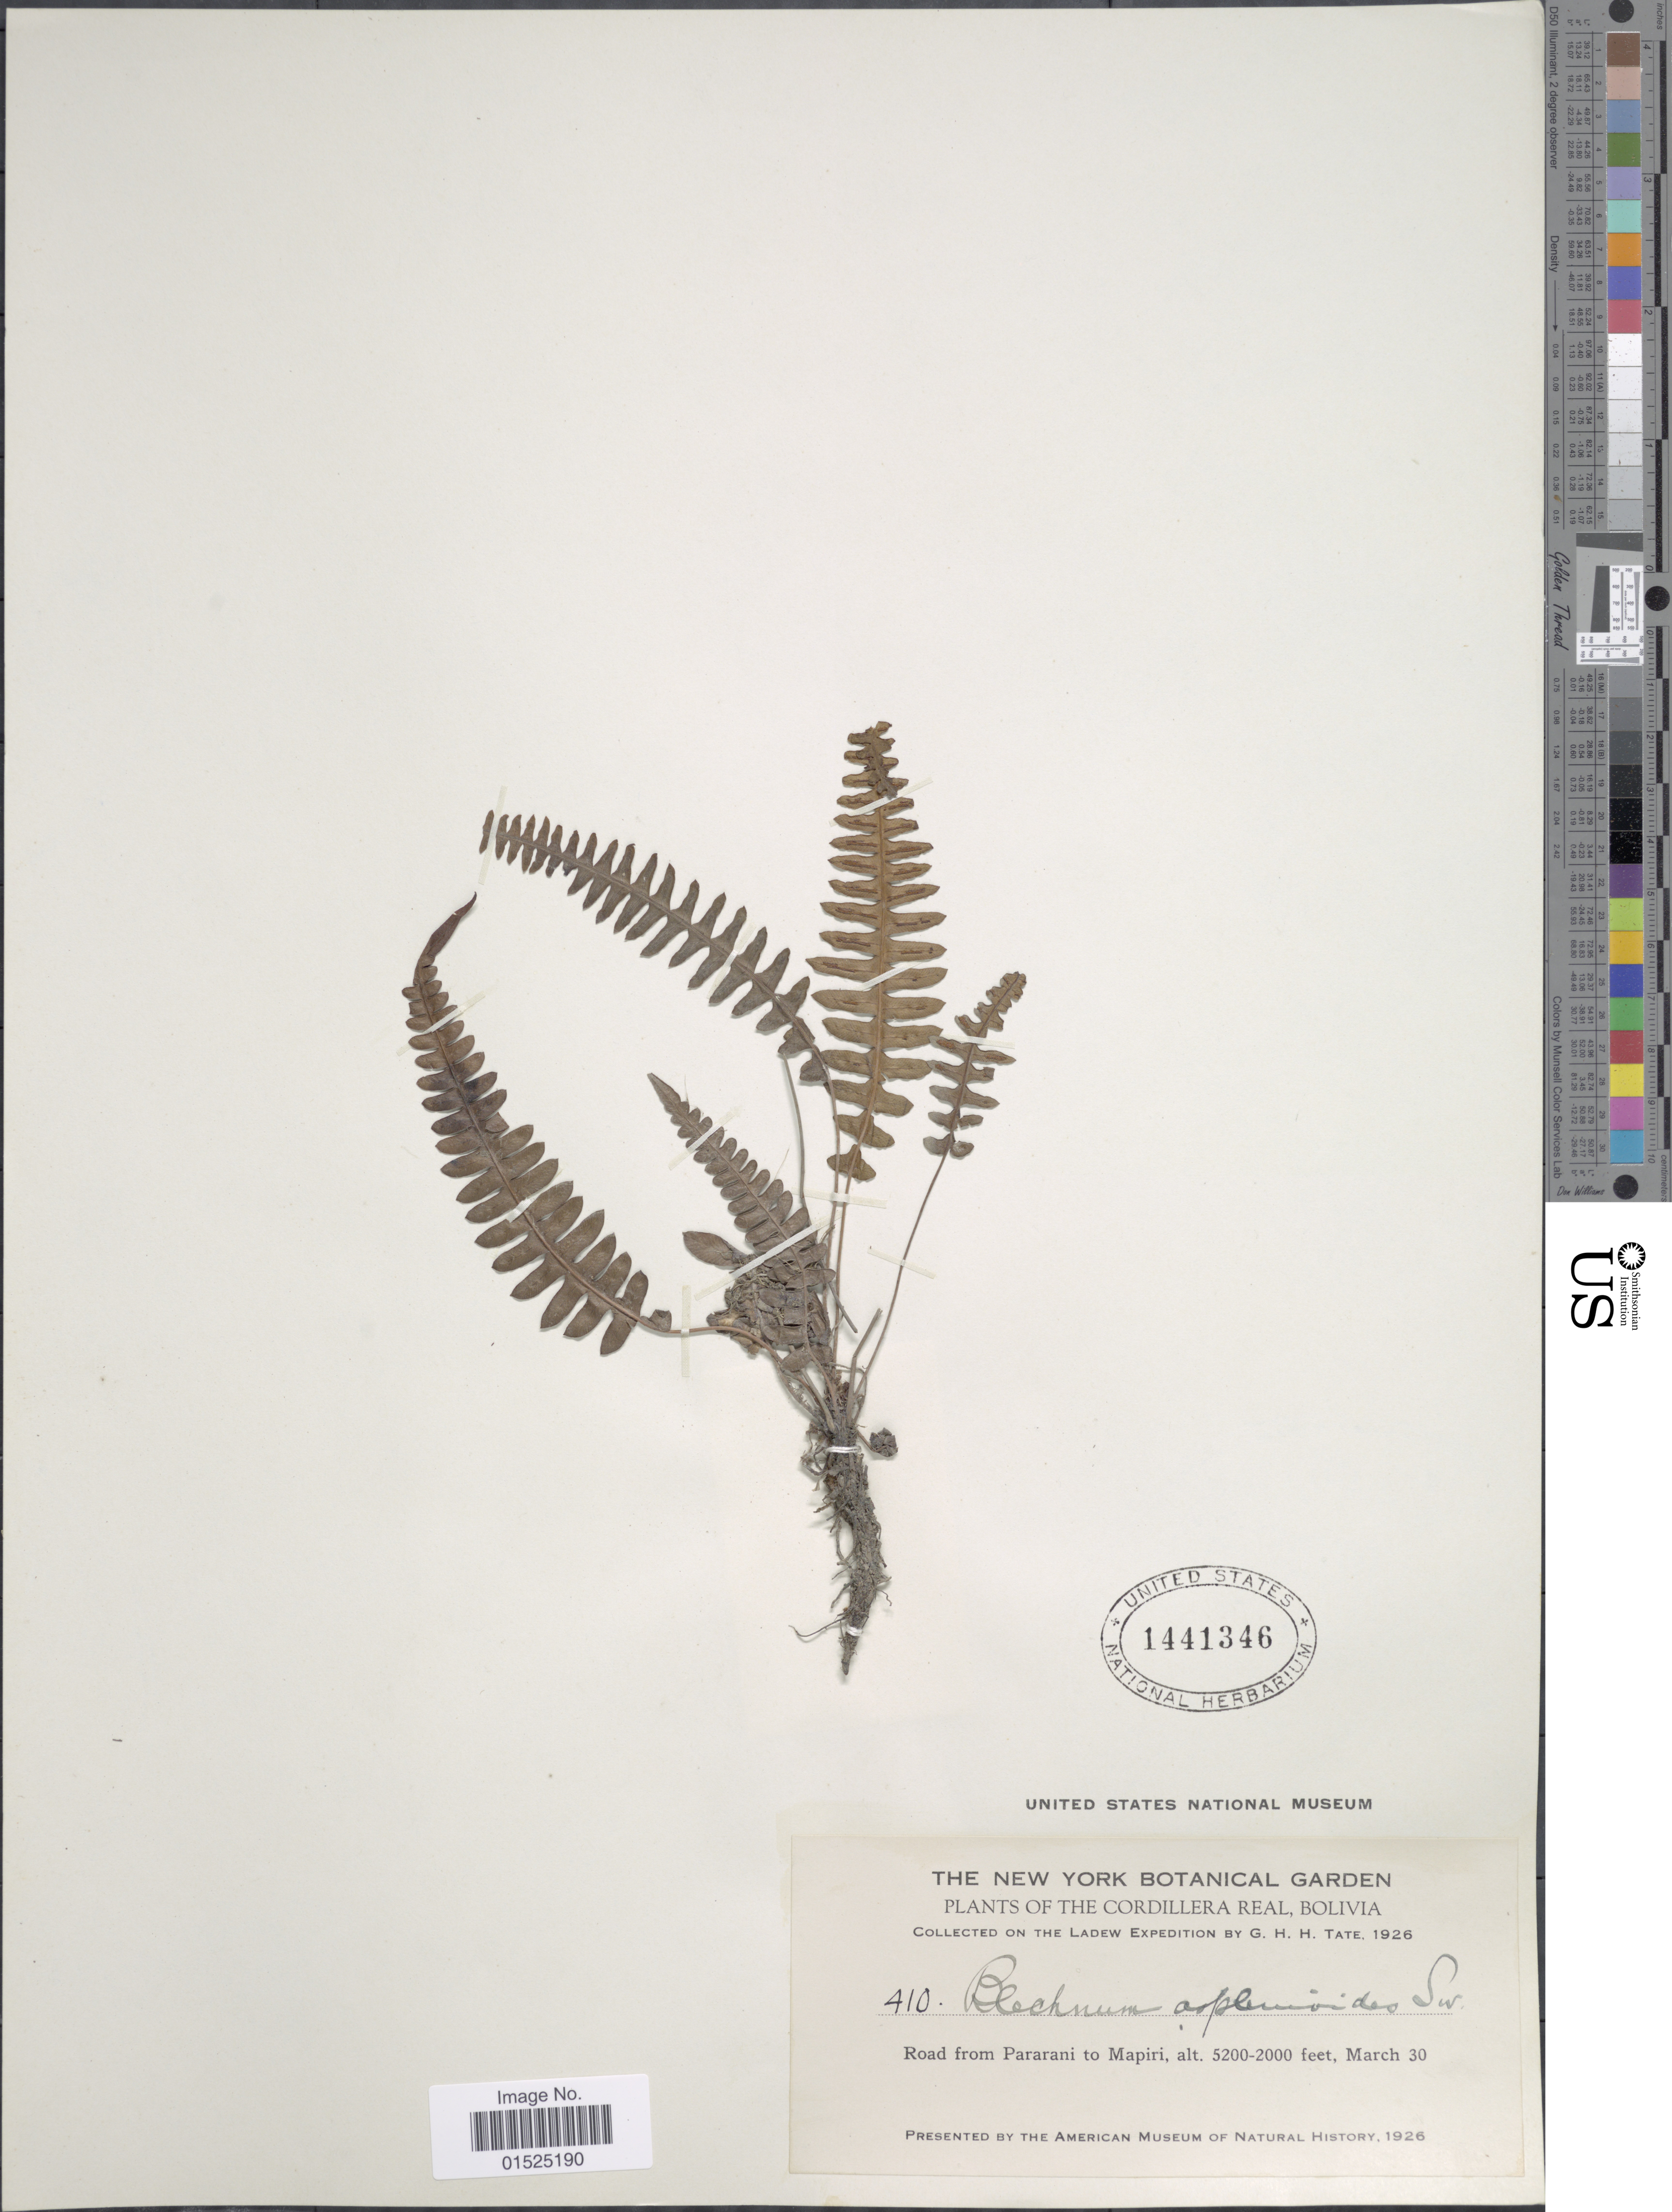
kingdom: Plantae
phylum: Tracheophyta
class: Polypodiopsida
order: Polypodiales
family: Blechnaceae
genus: Blechnum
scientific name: Blechnum asplenioides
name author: Sw.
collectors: G. H. H.Tate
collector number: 410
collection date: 1926-03-30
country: Bolivia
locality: Cordillera Real, road from Paranani to Mapiti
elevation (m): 610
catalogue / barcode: US 1441346